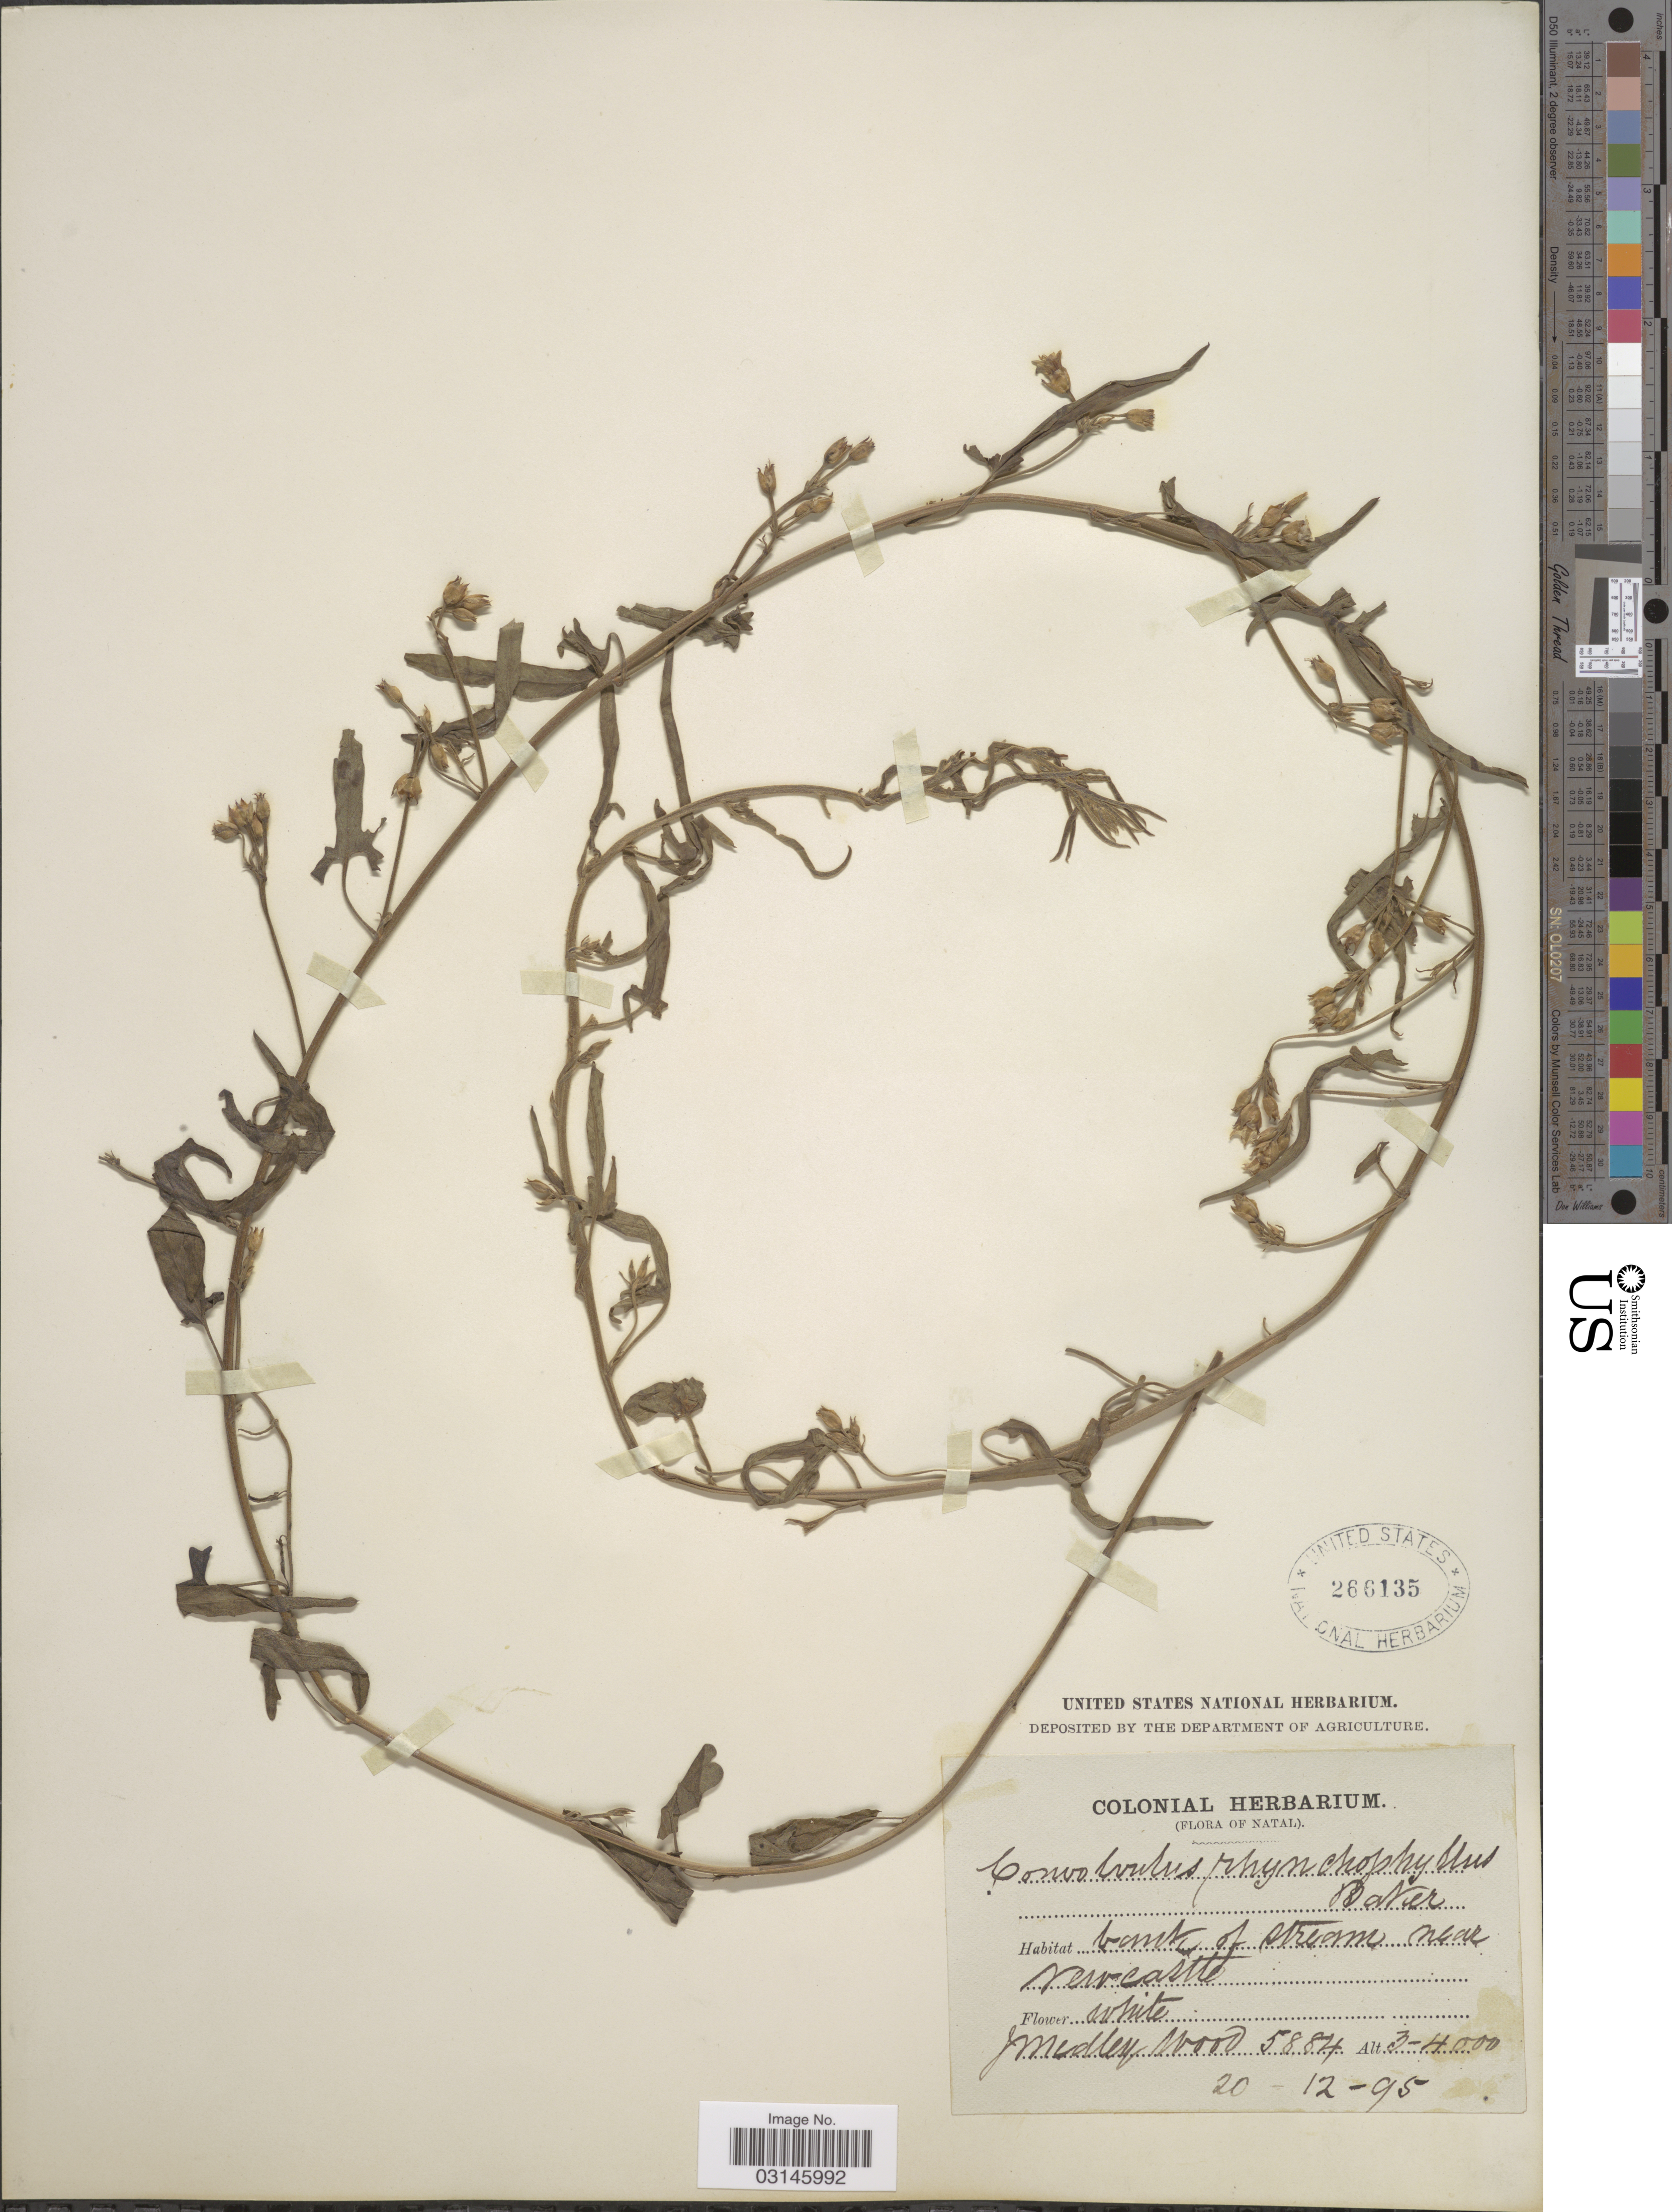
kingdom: Plantae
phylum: Tracheophyta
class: Magnoliopsida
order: Solanales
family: Convolvulaceae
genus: Convolvulus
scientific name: Convolvulus rhynchophyllus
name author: Baker ex Hallier f.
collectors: J. Medley Wood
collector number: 5884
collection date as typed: Transcribed d/m/y: 20/12/95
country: South Africa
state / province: KwaZulu-Natal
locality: Natal. Bank of stream near New castle.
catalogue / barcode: US 266135